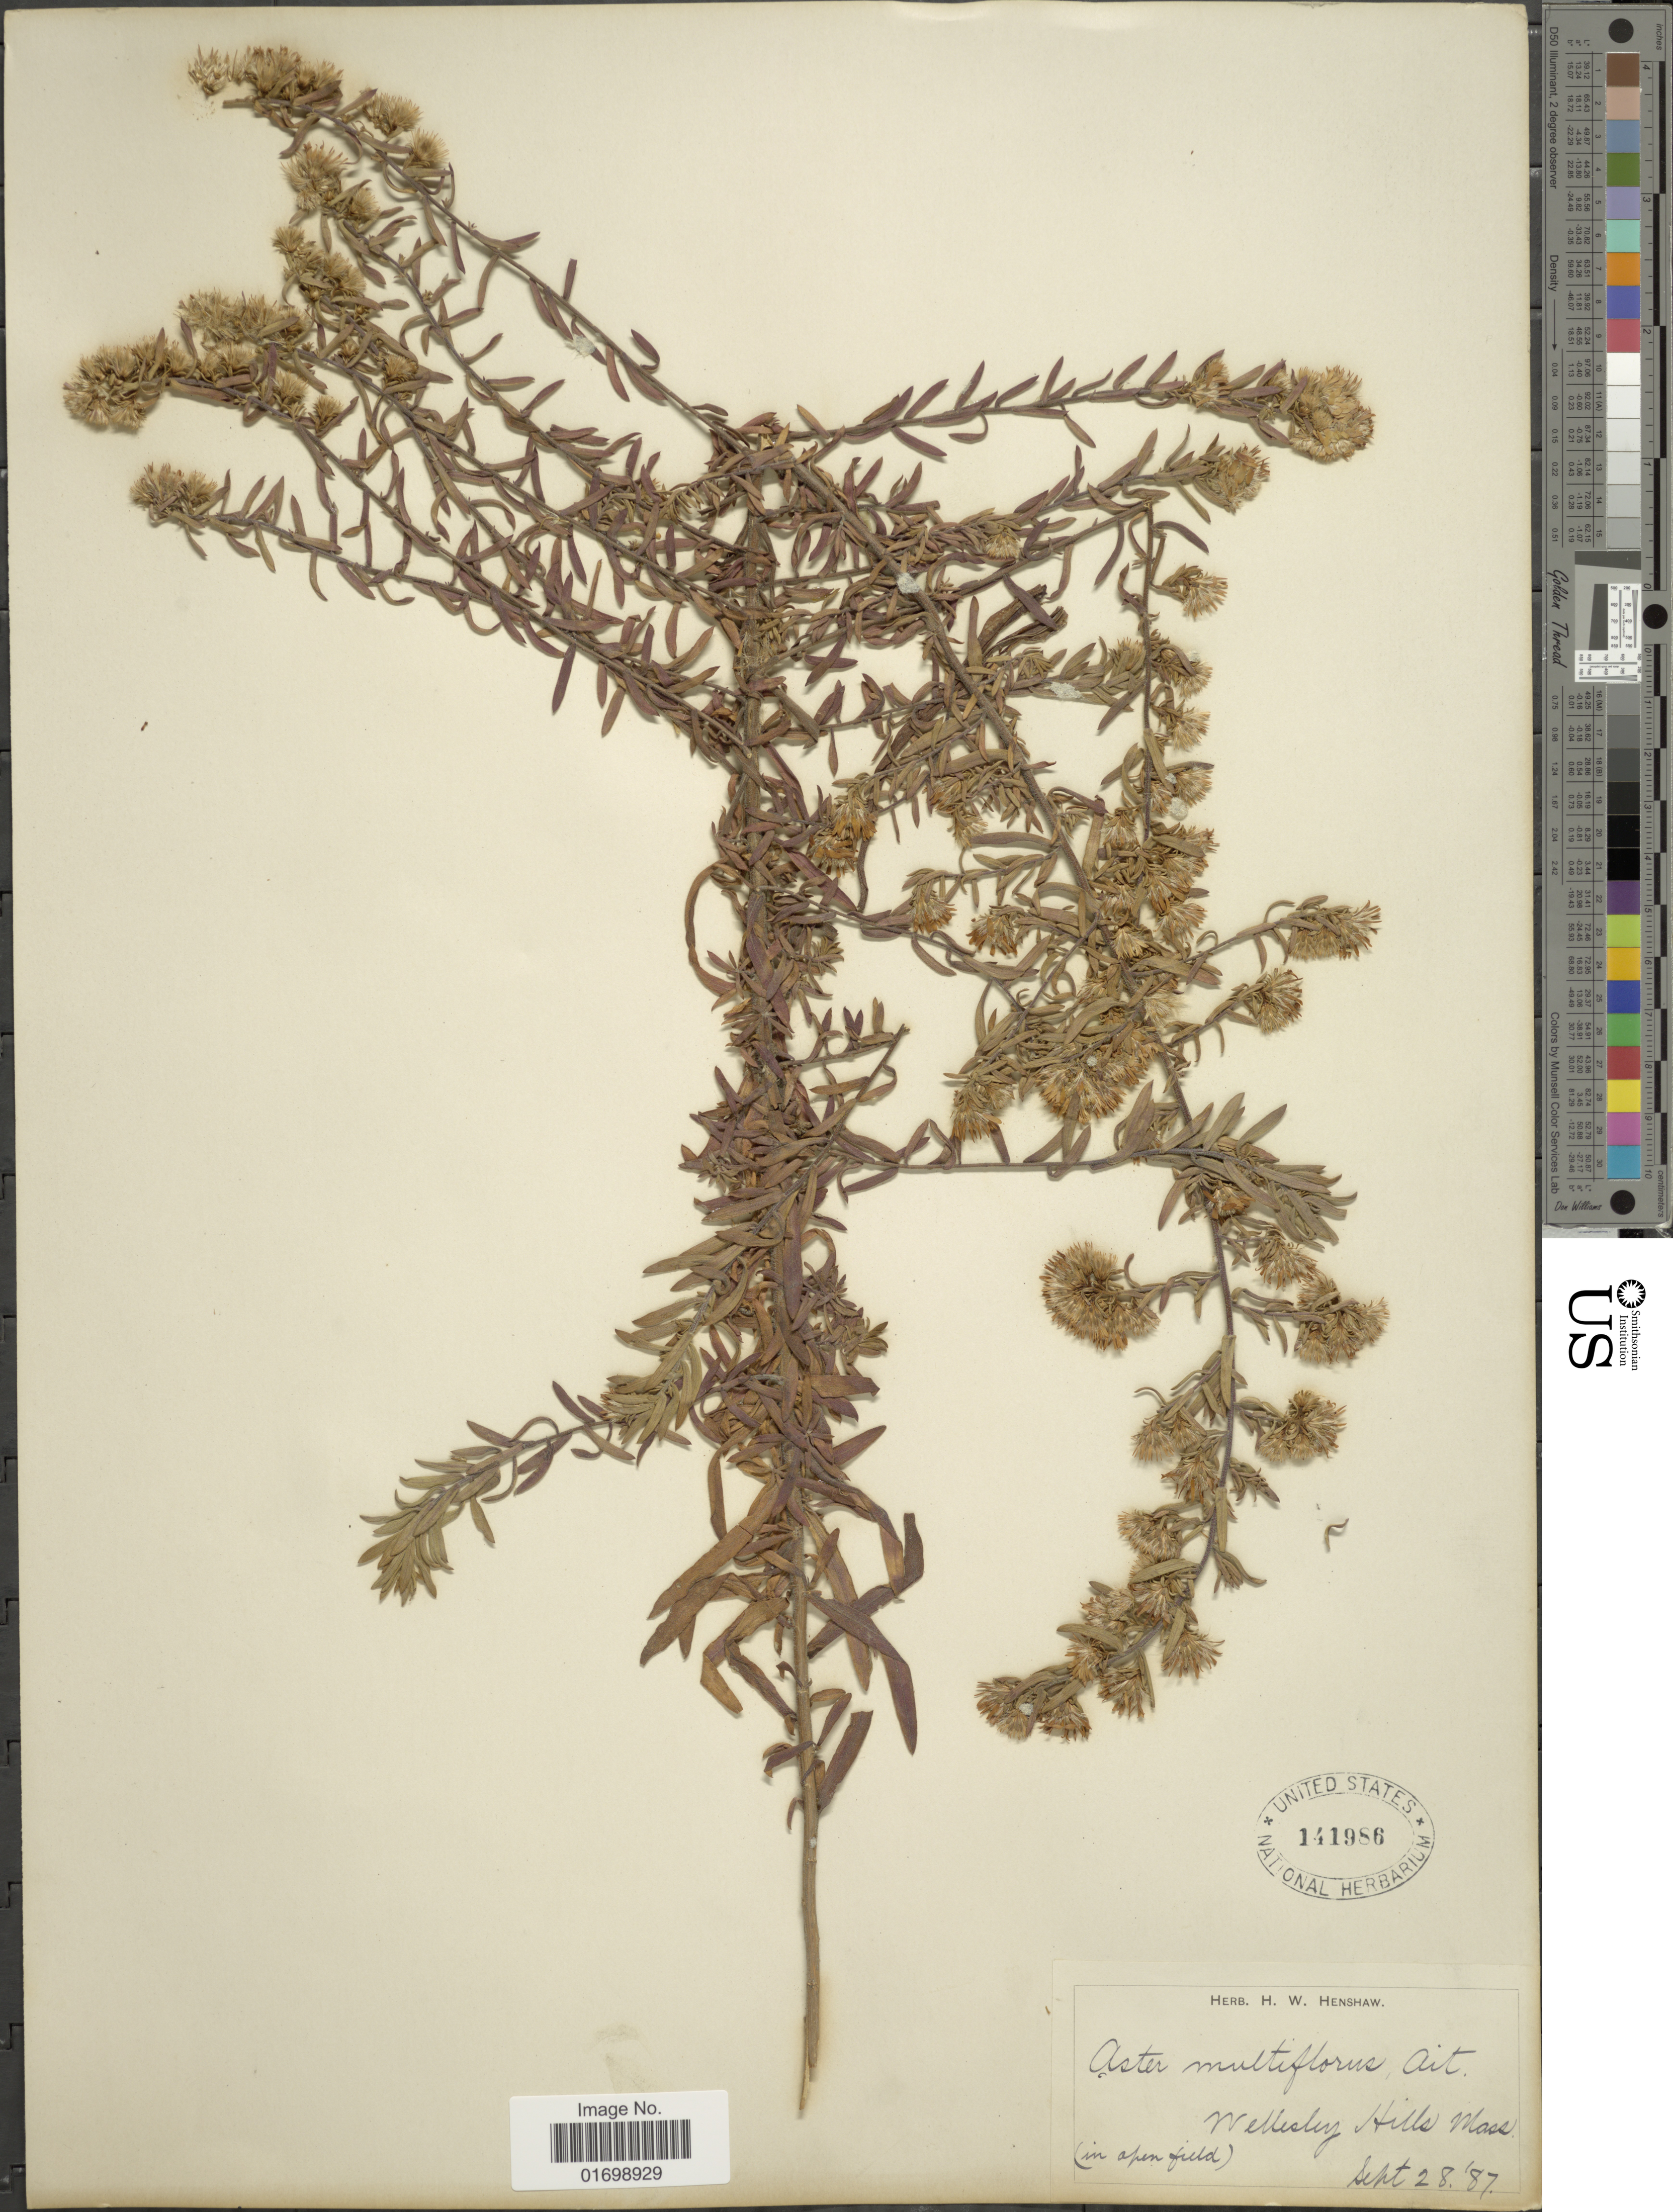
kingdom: Plantae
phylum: Tracheophyta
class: Magnoliopsida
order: Asterales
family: Asteraceae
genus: Symphyotrichum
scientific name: Symphyotrichum ericoides var. prostratum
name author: (Kuntze) G.L. Nesom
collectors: ex herb. H. W. Henshaw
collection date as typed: Transcribed d/m/y: 28/9/87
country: United States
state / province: Massachusetts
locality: Wellesley Hills (in open field).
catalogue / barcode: US 141986